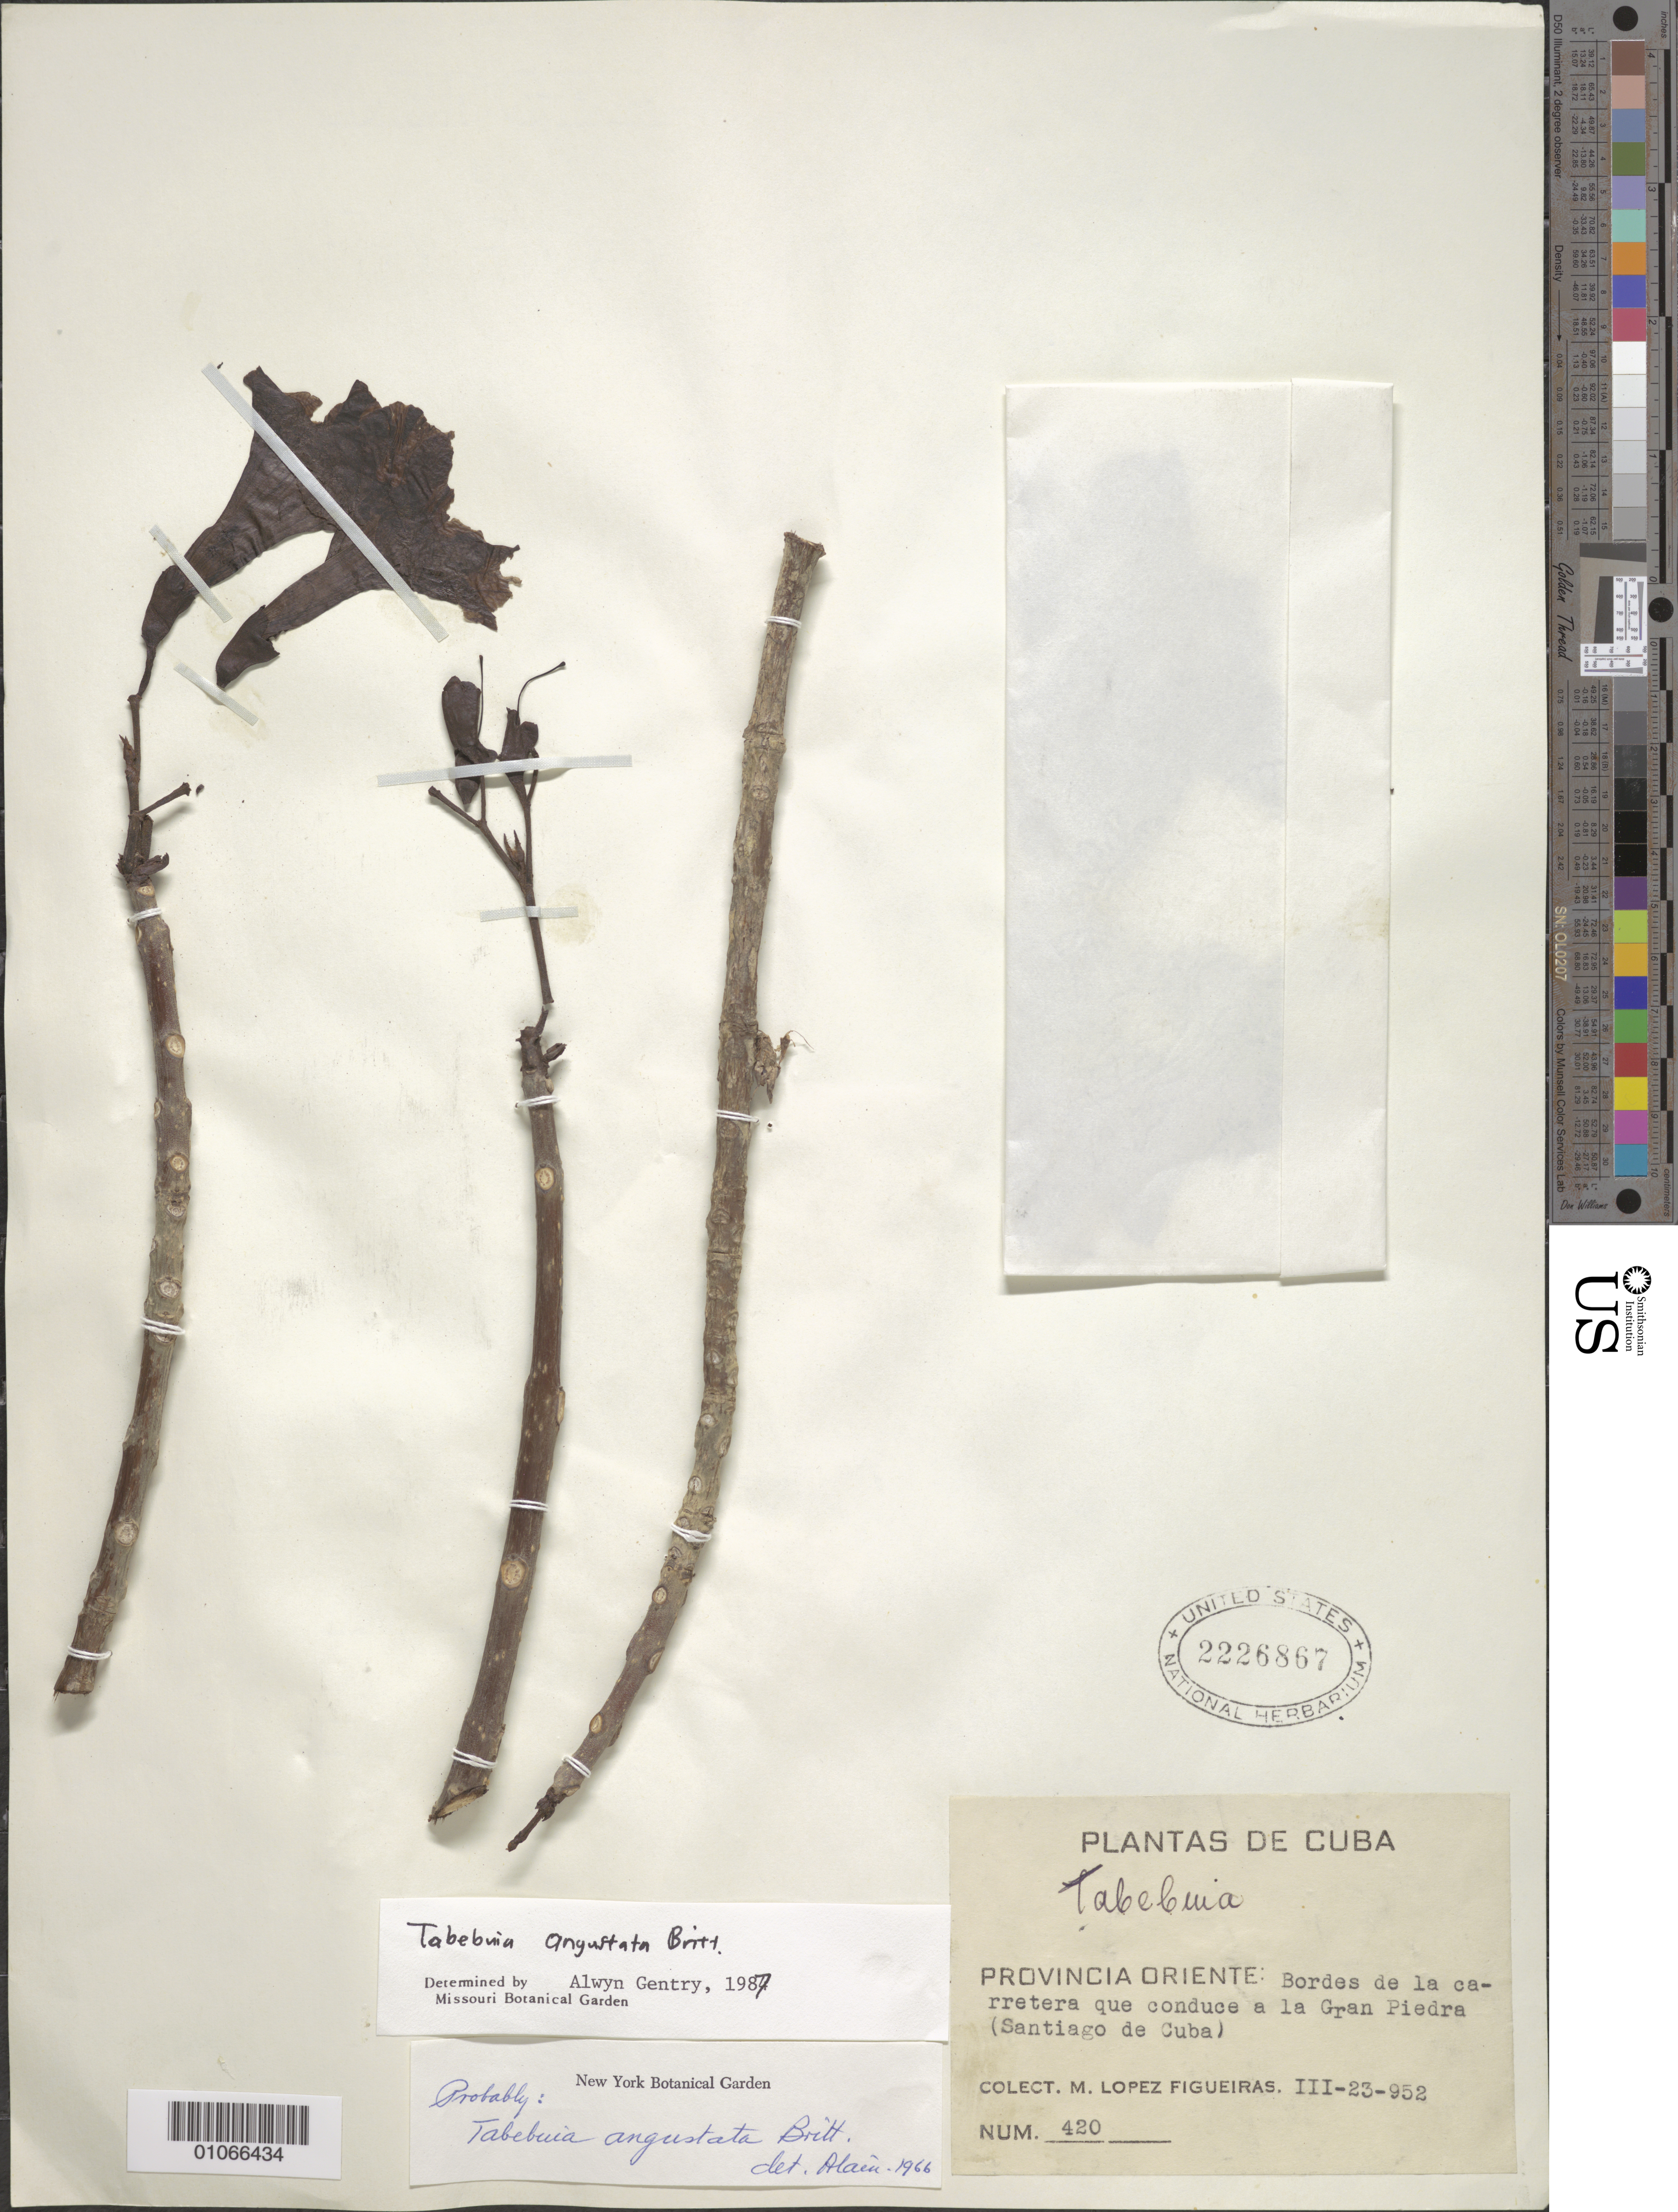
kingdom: Plantae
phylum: Tracheophyta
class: Magnoliopsida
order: Lamiales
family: Bignoniaceae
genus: Tabebuia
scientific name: Tabebuia angustata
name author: Britton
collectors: M. López Figueiras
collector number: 420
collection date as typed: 23 Mar 1952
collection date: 1952-03-23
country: Cuba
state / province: Santiago de Cuba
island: Cuba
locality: Edges of the roads that cross the Gran Piedra (Santiago de Cuba)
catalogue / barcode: US 2226867